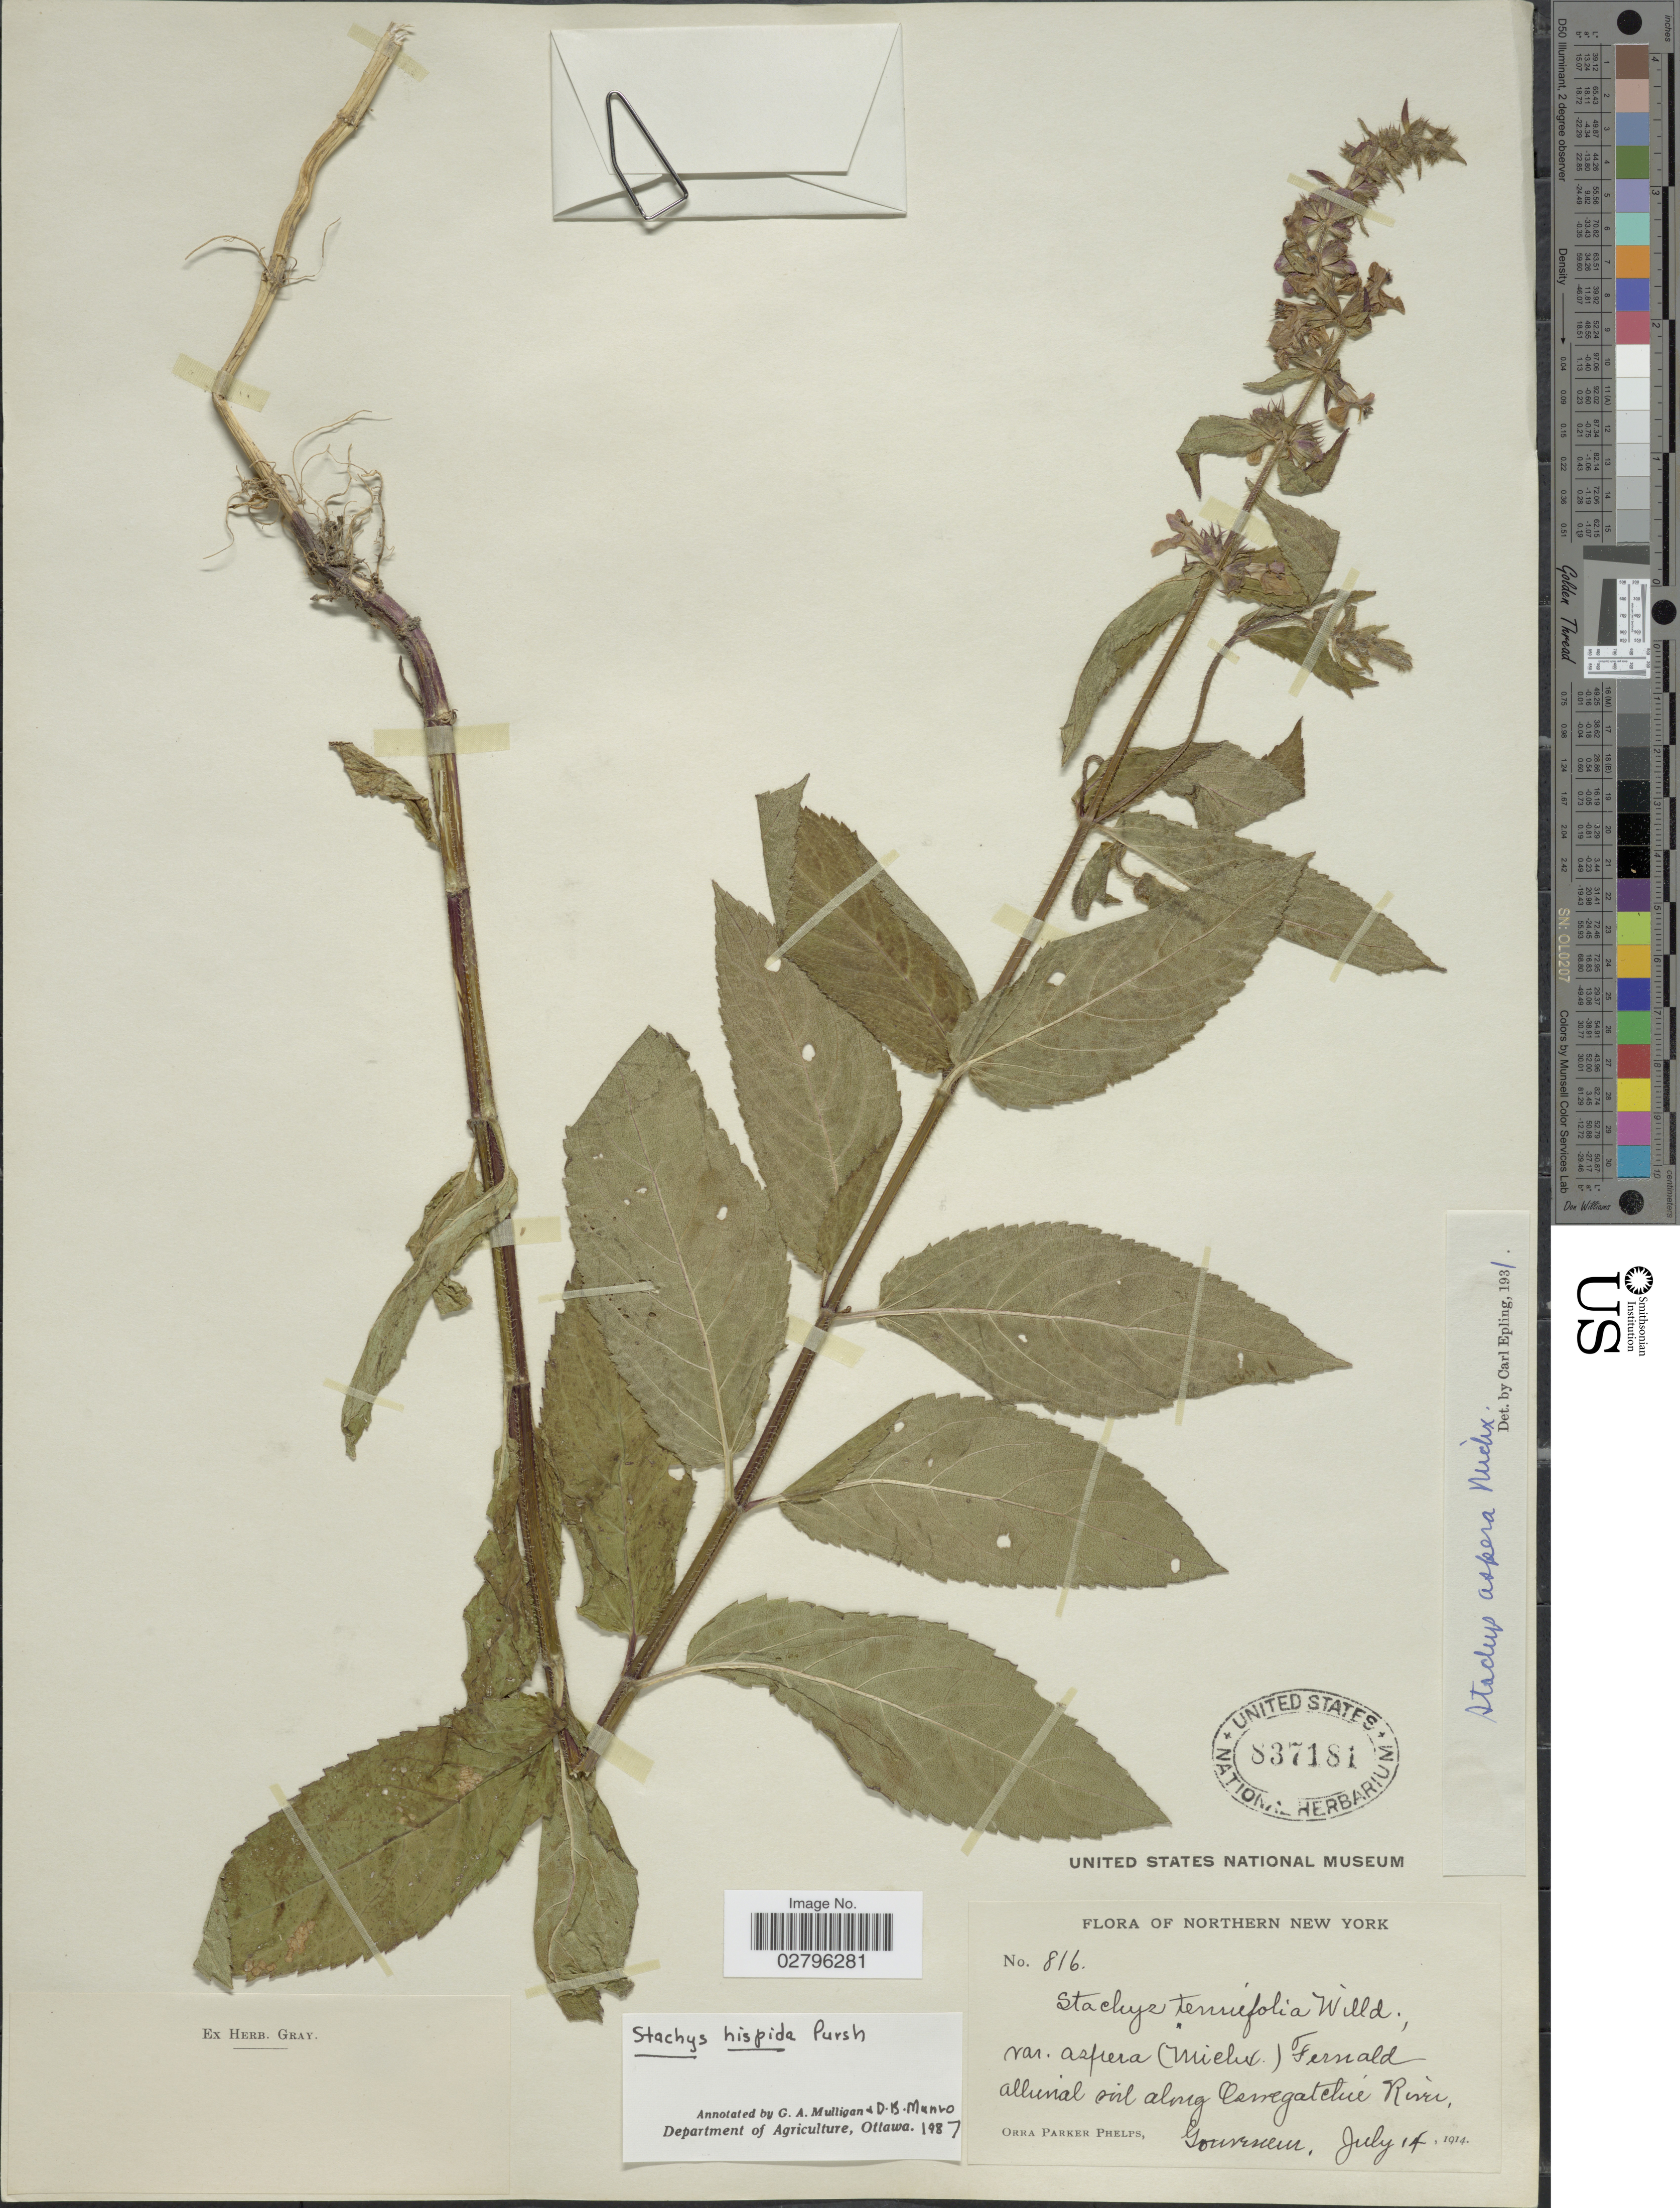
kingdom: Plantae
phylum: Tracheophyta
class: Magnoliopsida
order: Lamiales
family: Lamiaceae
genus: Stachys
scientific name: Stachys hispida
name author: Pursh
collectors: O. P. Phelps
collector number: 816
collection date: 1914-07-14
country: United States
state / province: New York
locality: Northern New York. Alluvial soil along Oswegatchie River, Gouveneur.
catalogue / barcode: US 837181